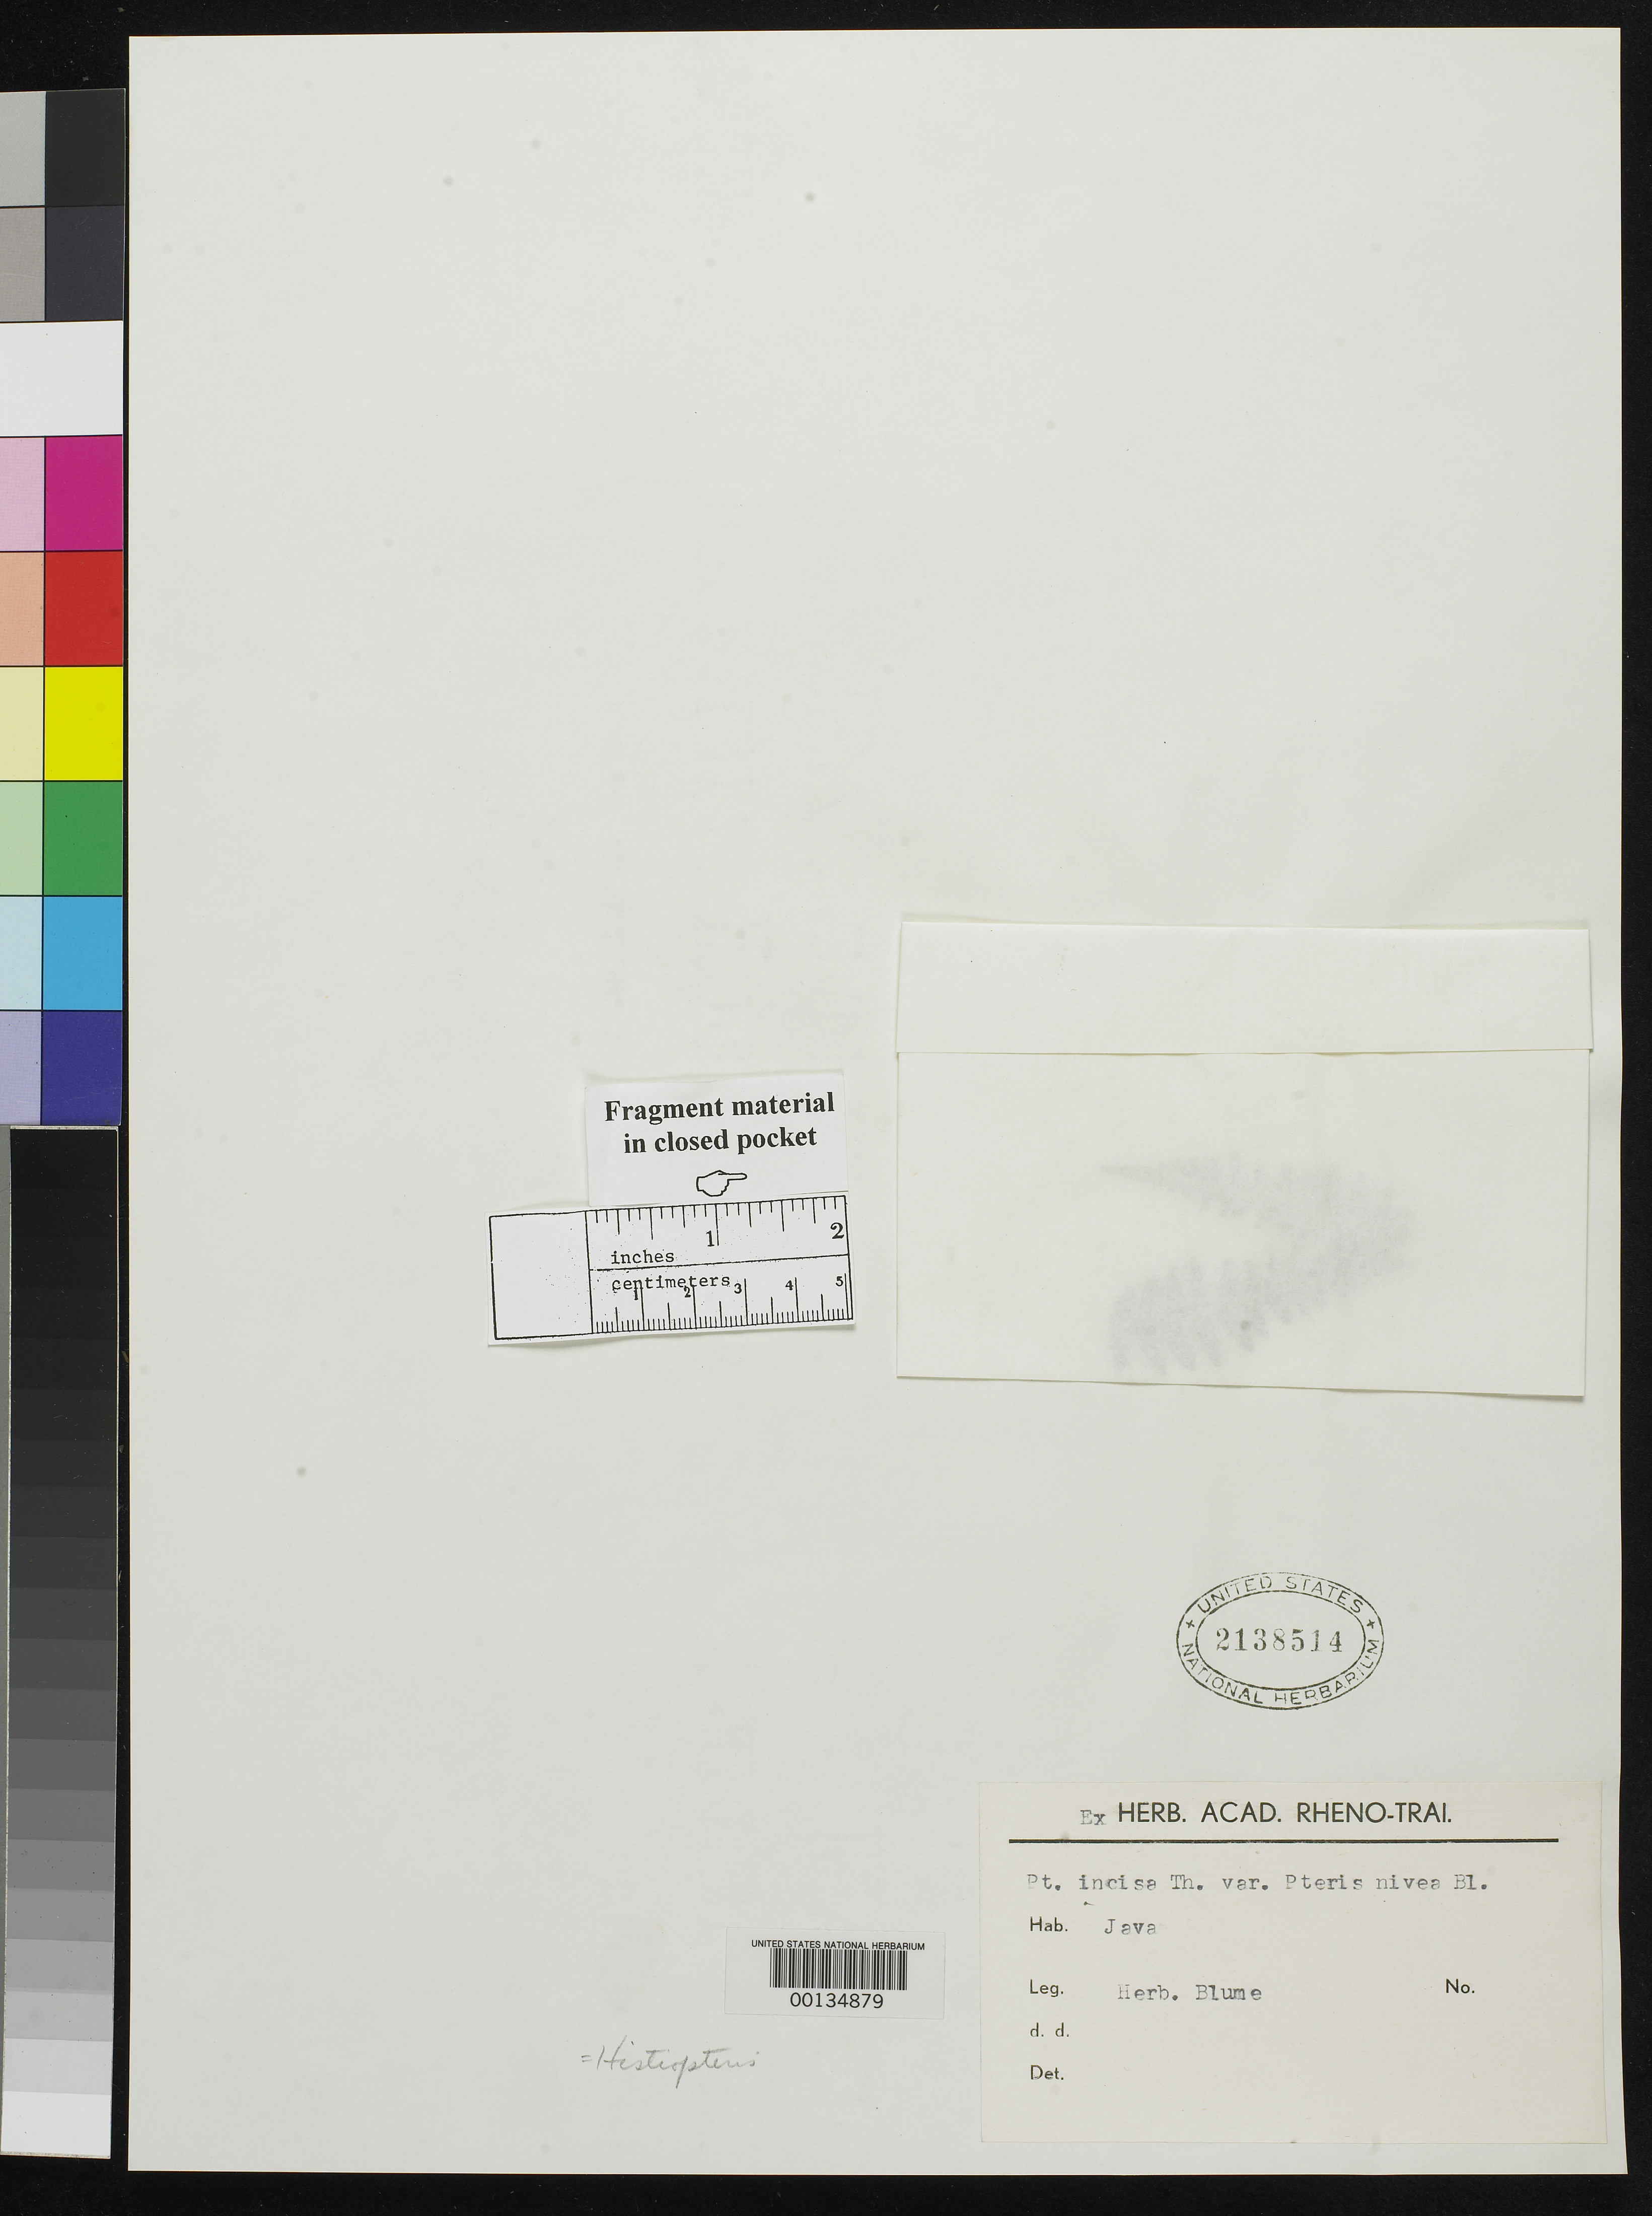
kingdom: Plantae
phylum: Tracheophyta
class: Polypodiopsida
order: Polypodiales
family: Pteridaceae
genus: Pteris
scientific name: Pteris nivea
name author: Blume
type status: Isotype Fragment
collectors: ex herb. C.L. Blume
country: Indonesia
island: Java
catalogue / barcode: US 2138514